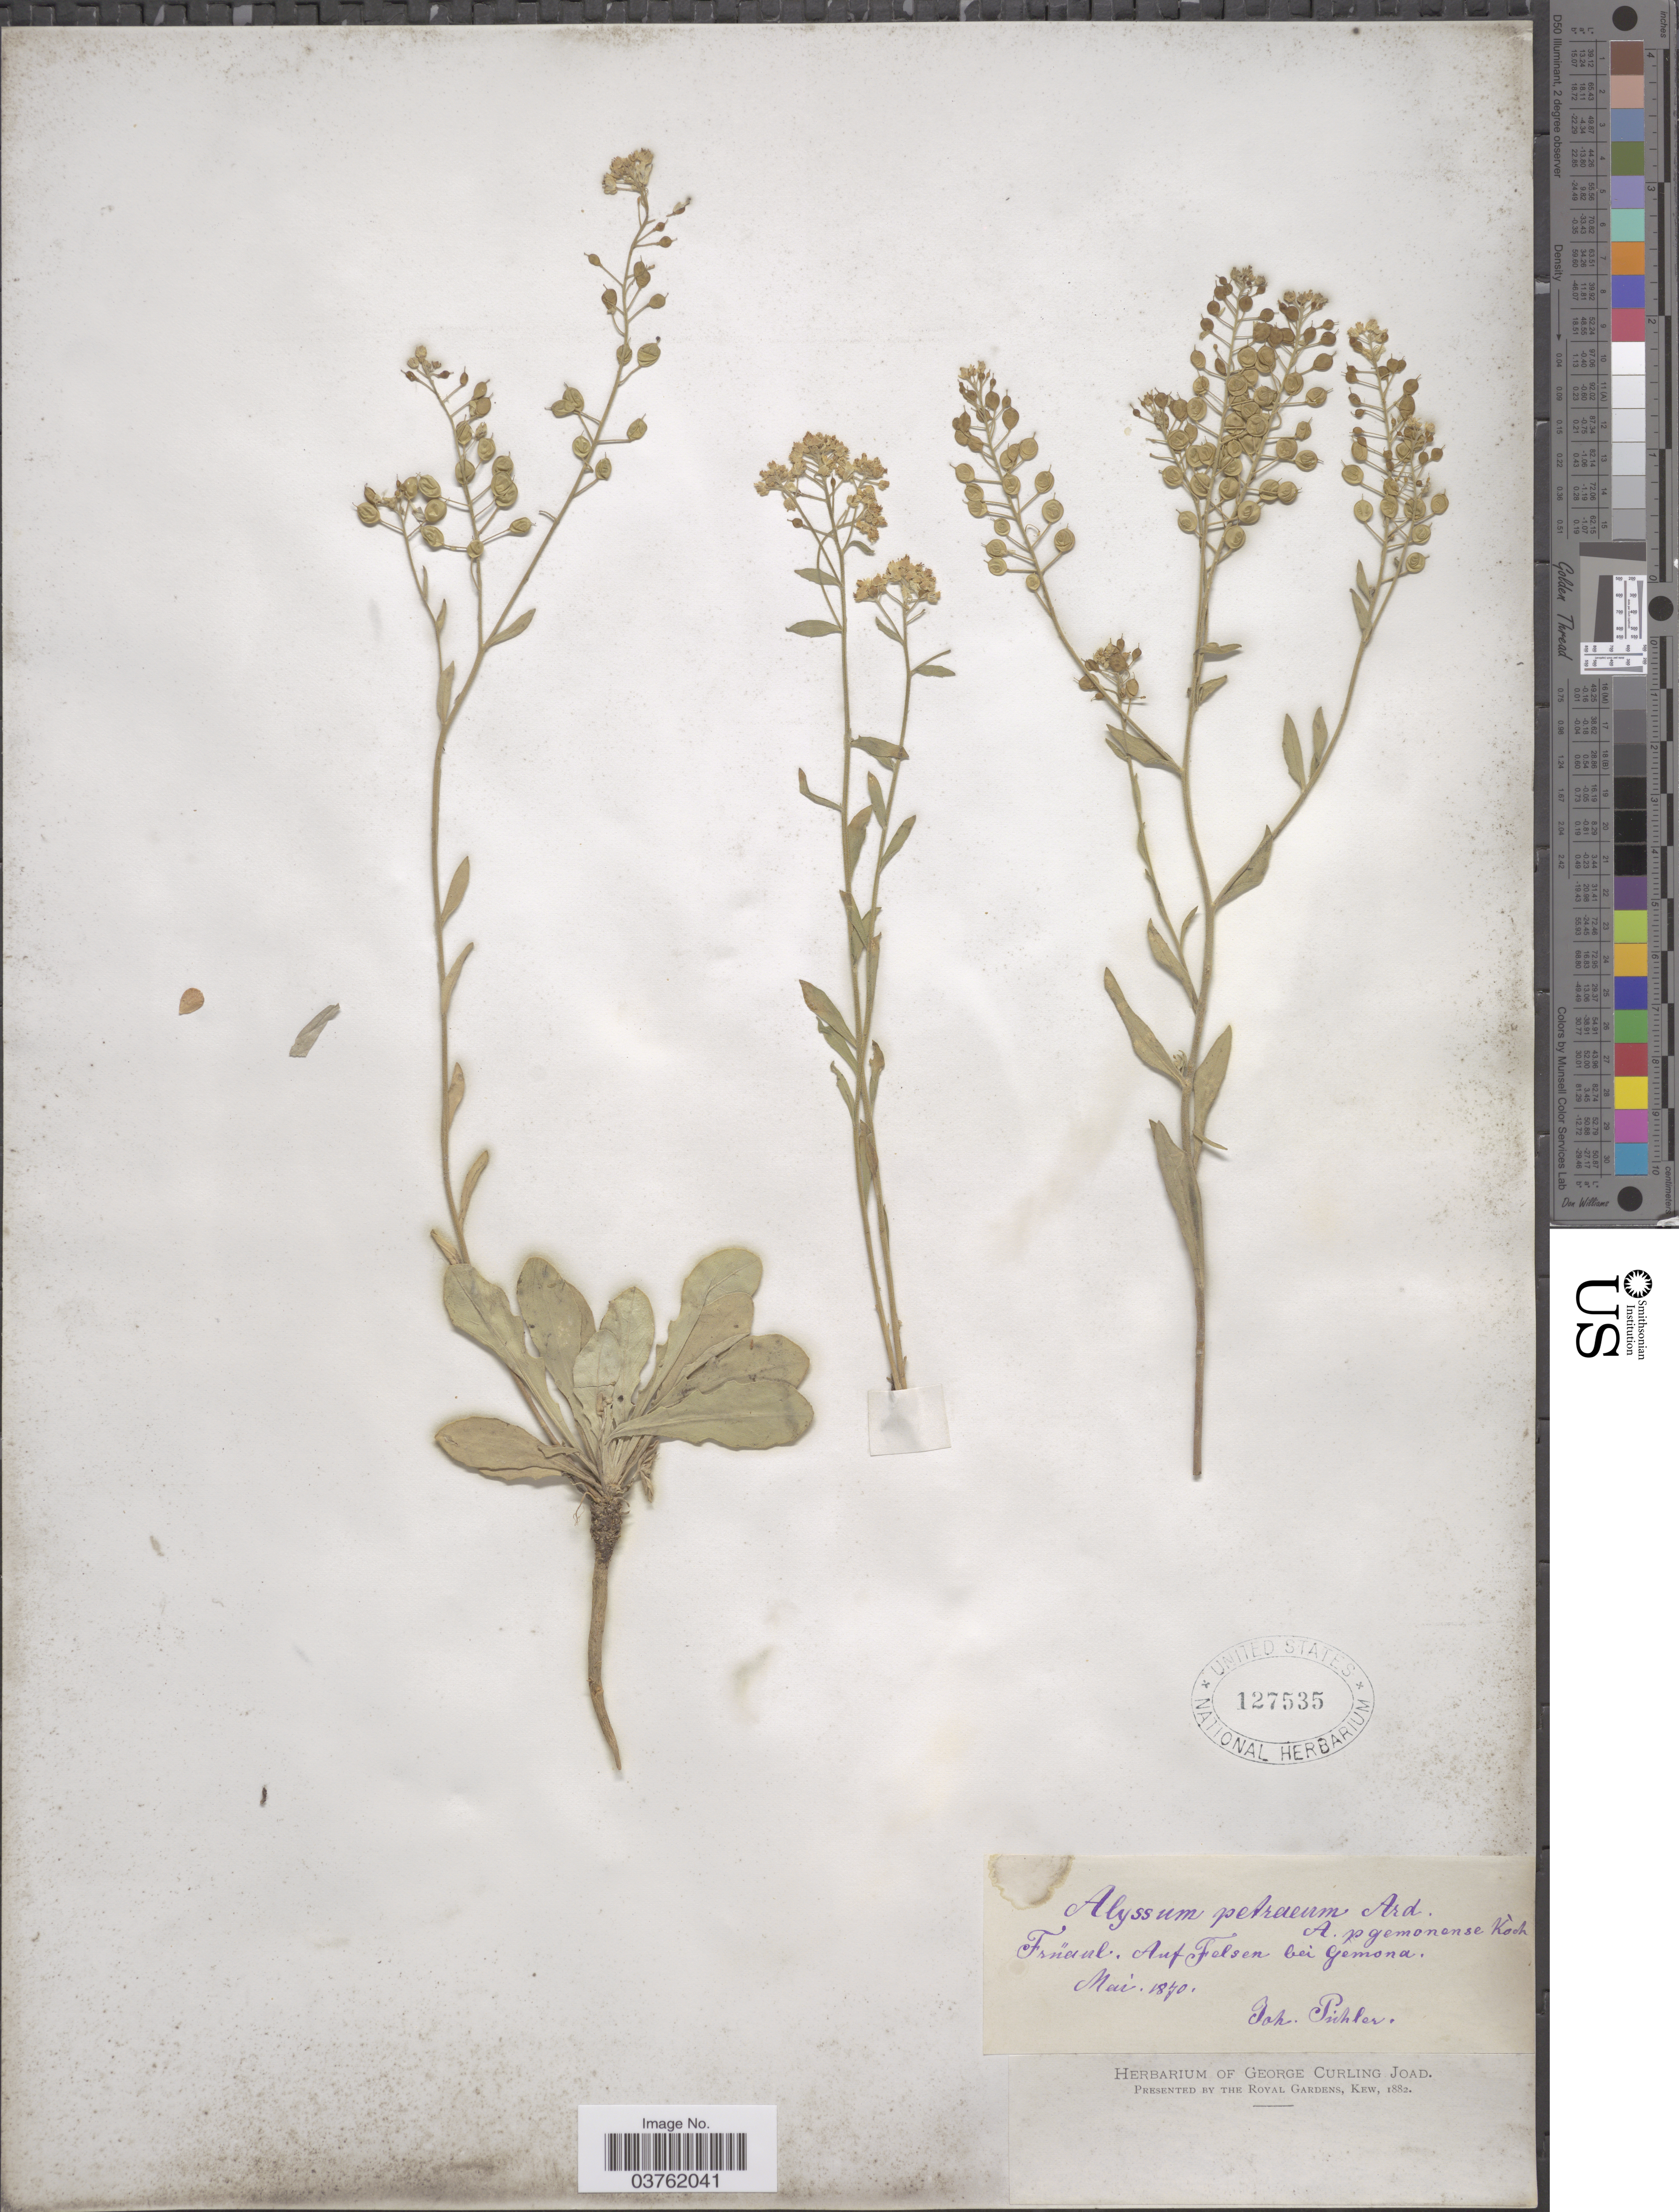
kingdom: Plantae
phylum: Tracheophyta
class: Magnoliopsida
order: Brassicales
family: Brassicaceae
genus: Alyssum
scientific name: Alyssum petraeum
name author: Ard.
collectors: J. Pichler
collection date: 1870-05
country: Italy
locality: Früaul [interpreted]. Auf Felsen bei Gemona.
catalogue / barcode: US 127535